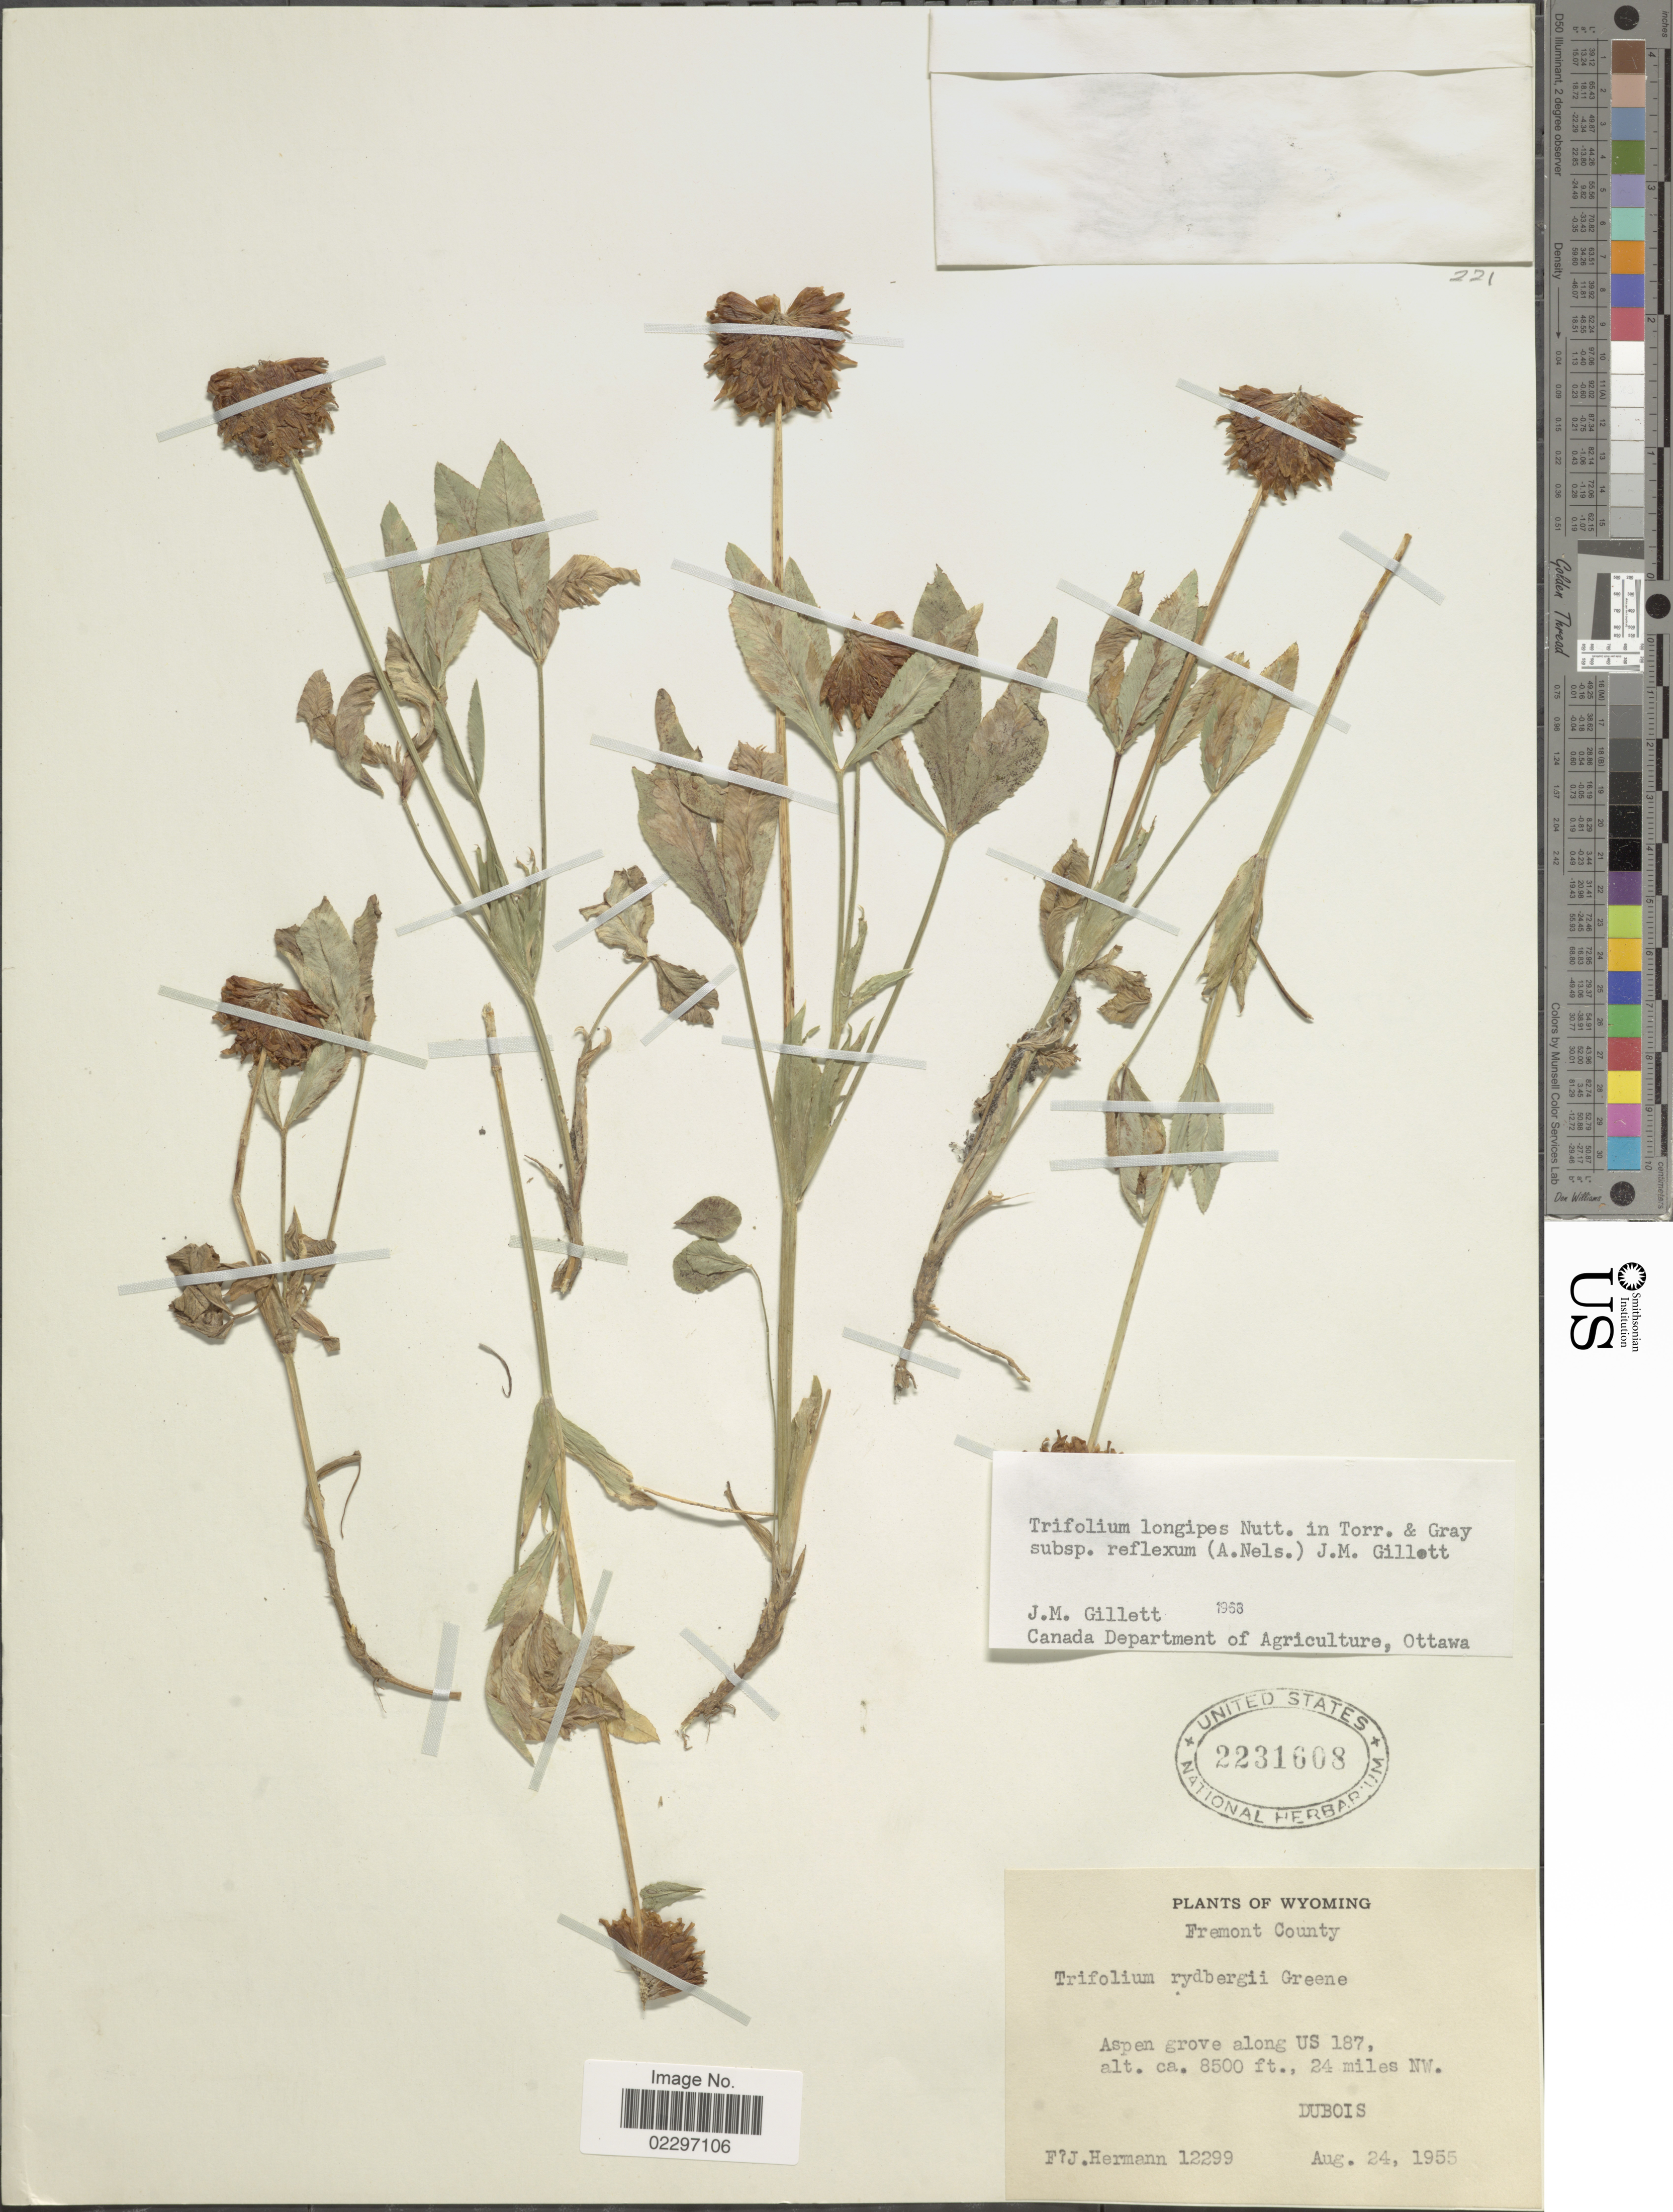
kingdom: Plantae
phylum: Tracheophyta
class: Magnoliopsida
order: Fabales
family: Fabaceae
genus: Trifolium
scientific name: Trifolium longipes subsp. reflexum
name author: (A. Nelson) J.M. Gillet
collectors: F. J. Hermann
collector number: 12299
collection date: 1955-08-24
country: United States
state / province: Wyoming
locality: Fremont County. Aspen grove along US 187, 24 miles NW. Dubois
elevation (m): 2591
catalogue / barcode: US 2231608